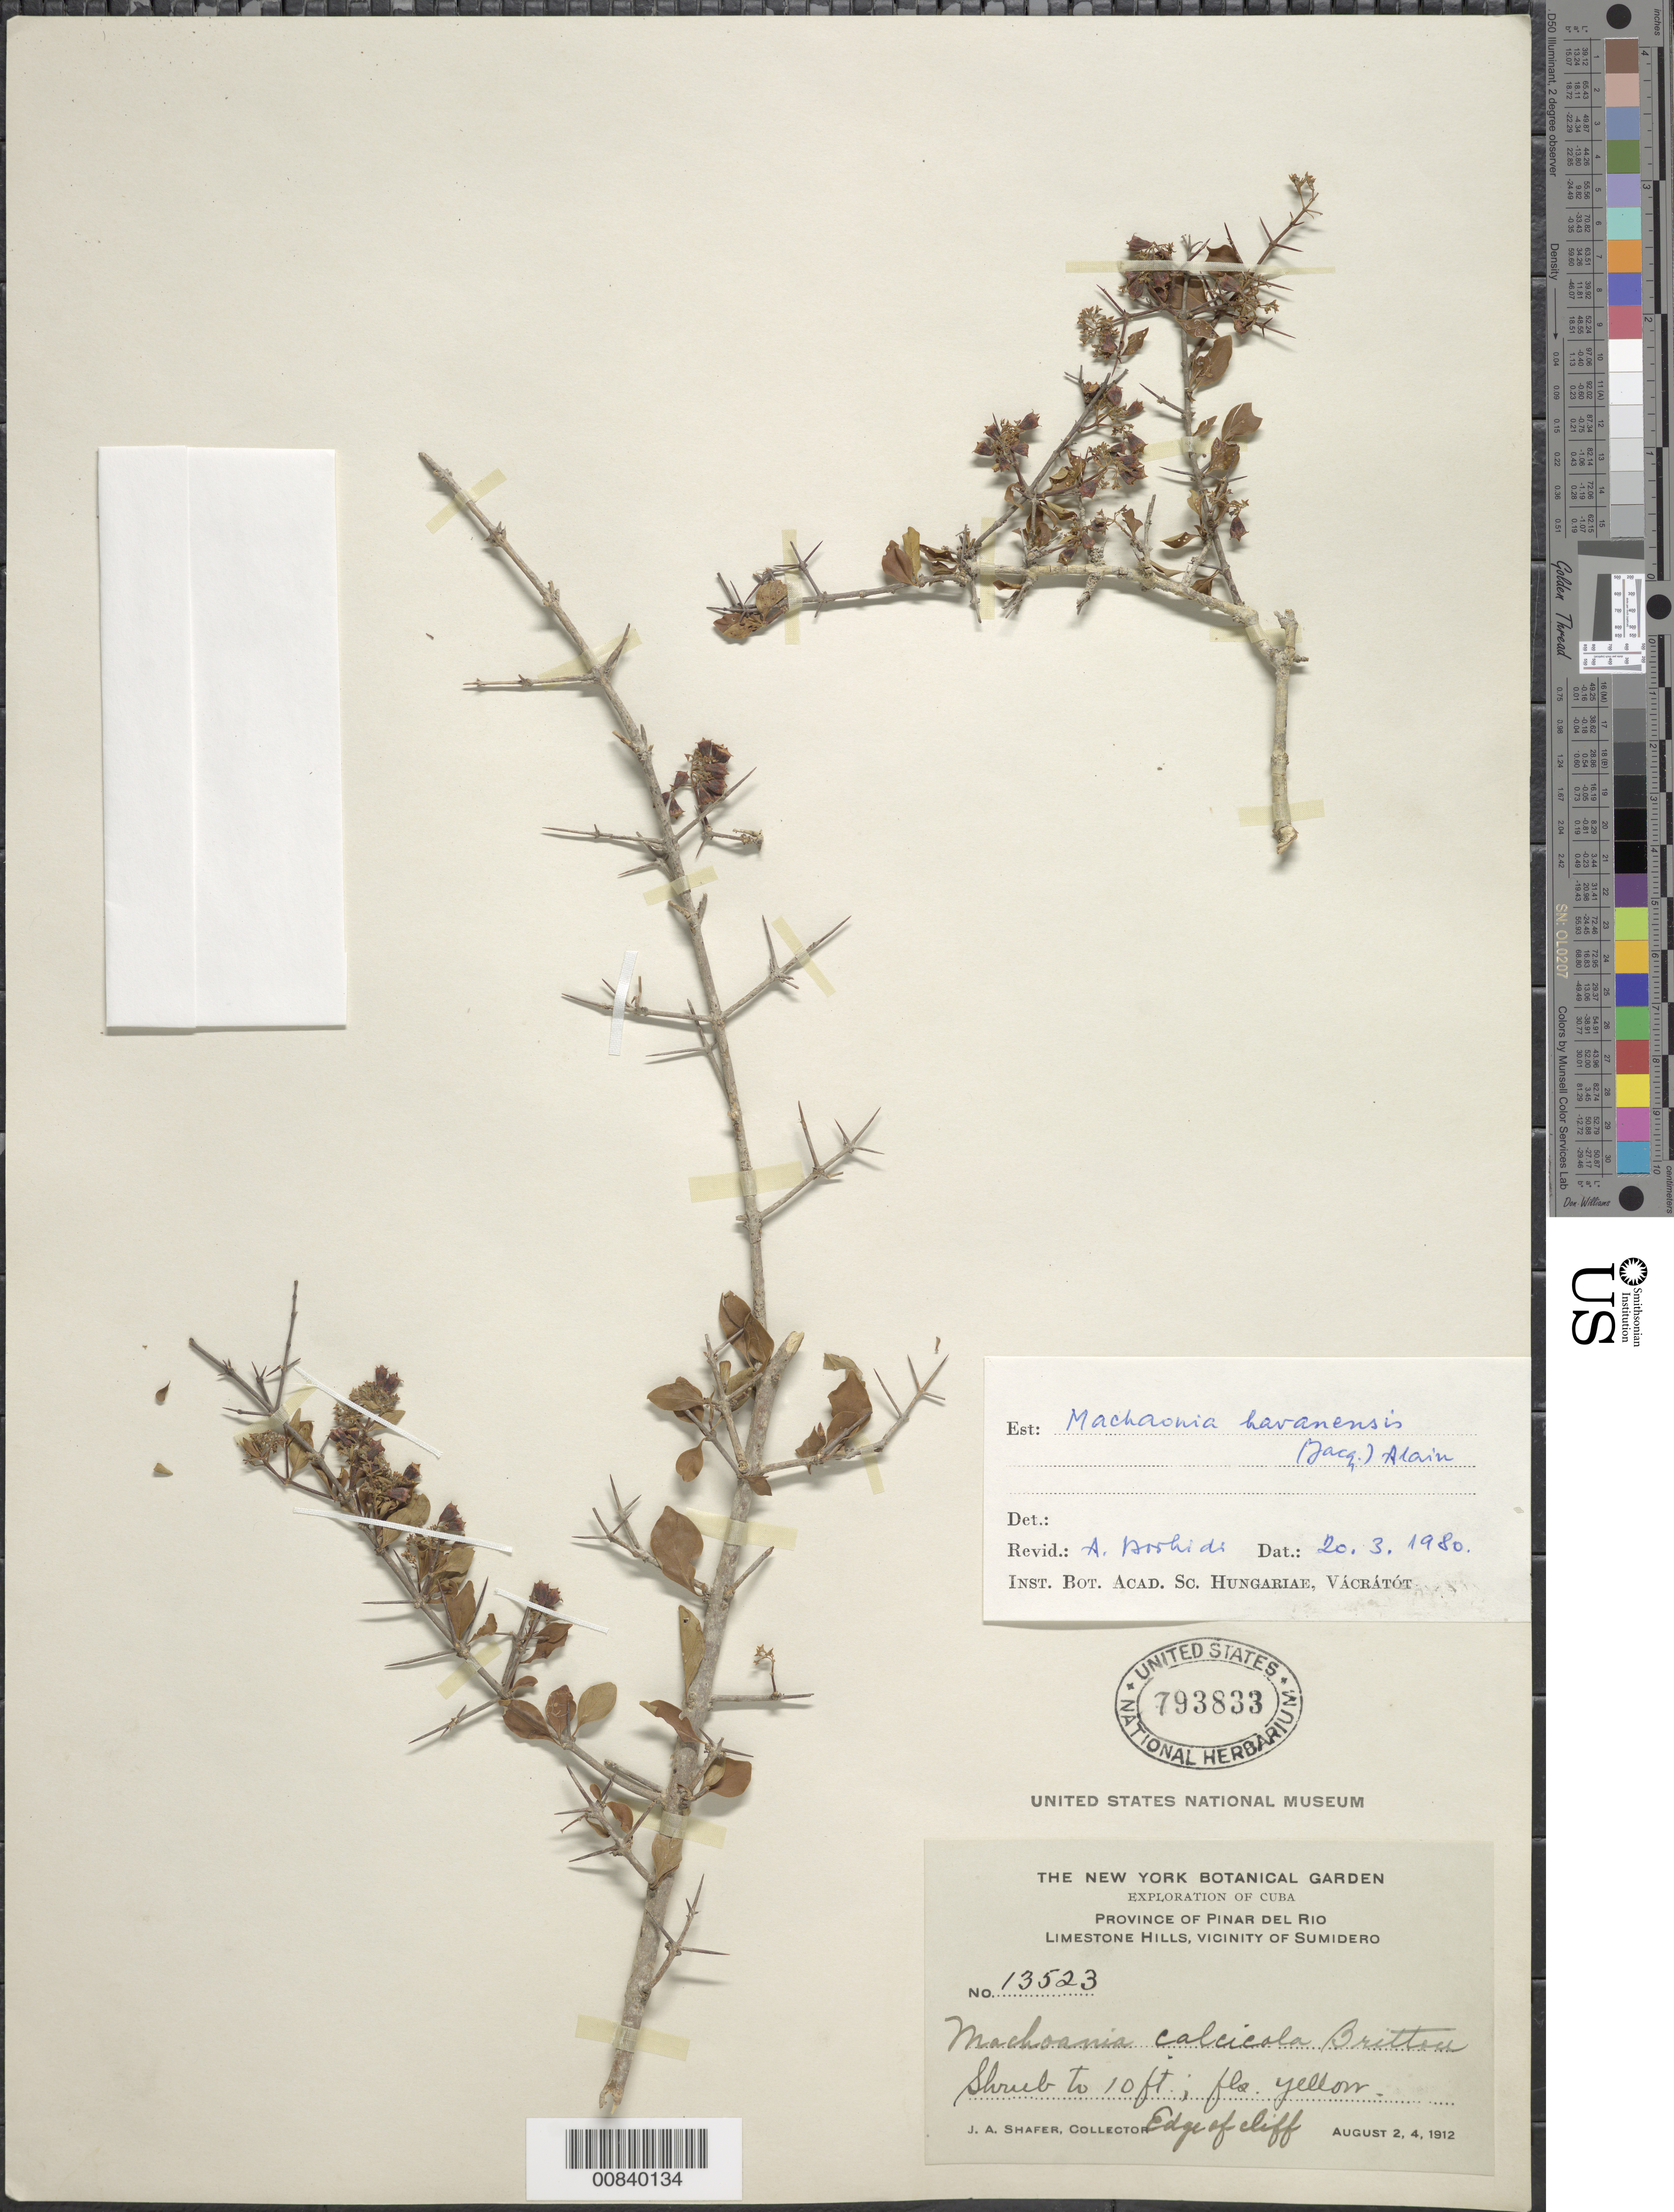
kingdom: Plantae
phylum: Tracheophyta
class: Magnoliopsida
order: Gentianales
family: Rubiaceae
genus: Machaonia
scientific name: Machaonia havanensis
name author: (Jacq. ex J.F. Gmel.) Alain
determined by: Borhidi, Attila L.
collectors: J. A. Shafer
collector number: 13523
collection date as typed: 02 Aug 1912 to 04 Aug 1912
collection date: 1912-08-02/1912-08-04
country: Cuba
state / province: Pinar del Río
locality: Hills, vicinity of Sumidero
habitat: Edge of cliff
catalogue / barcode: US 793833